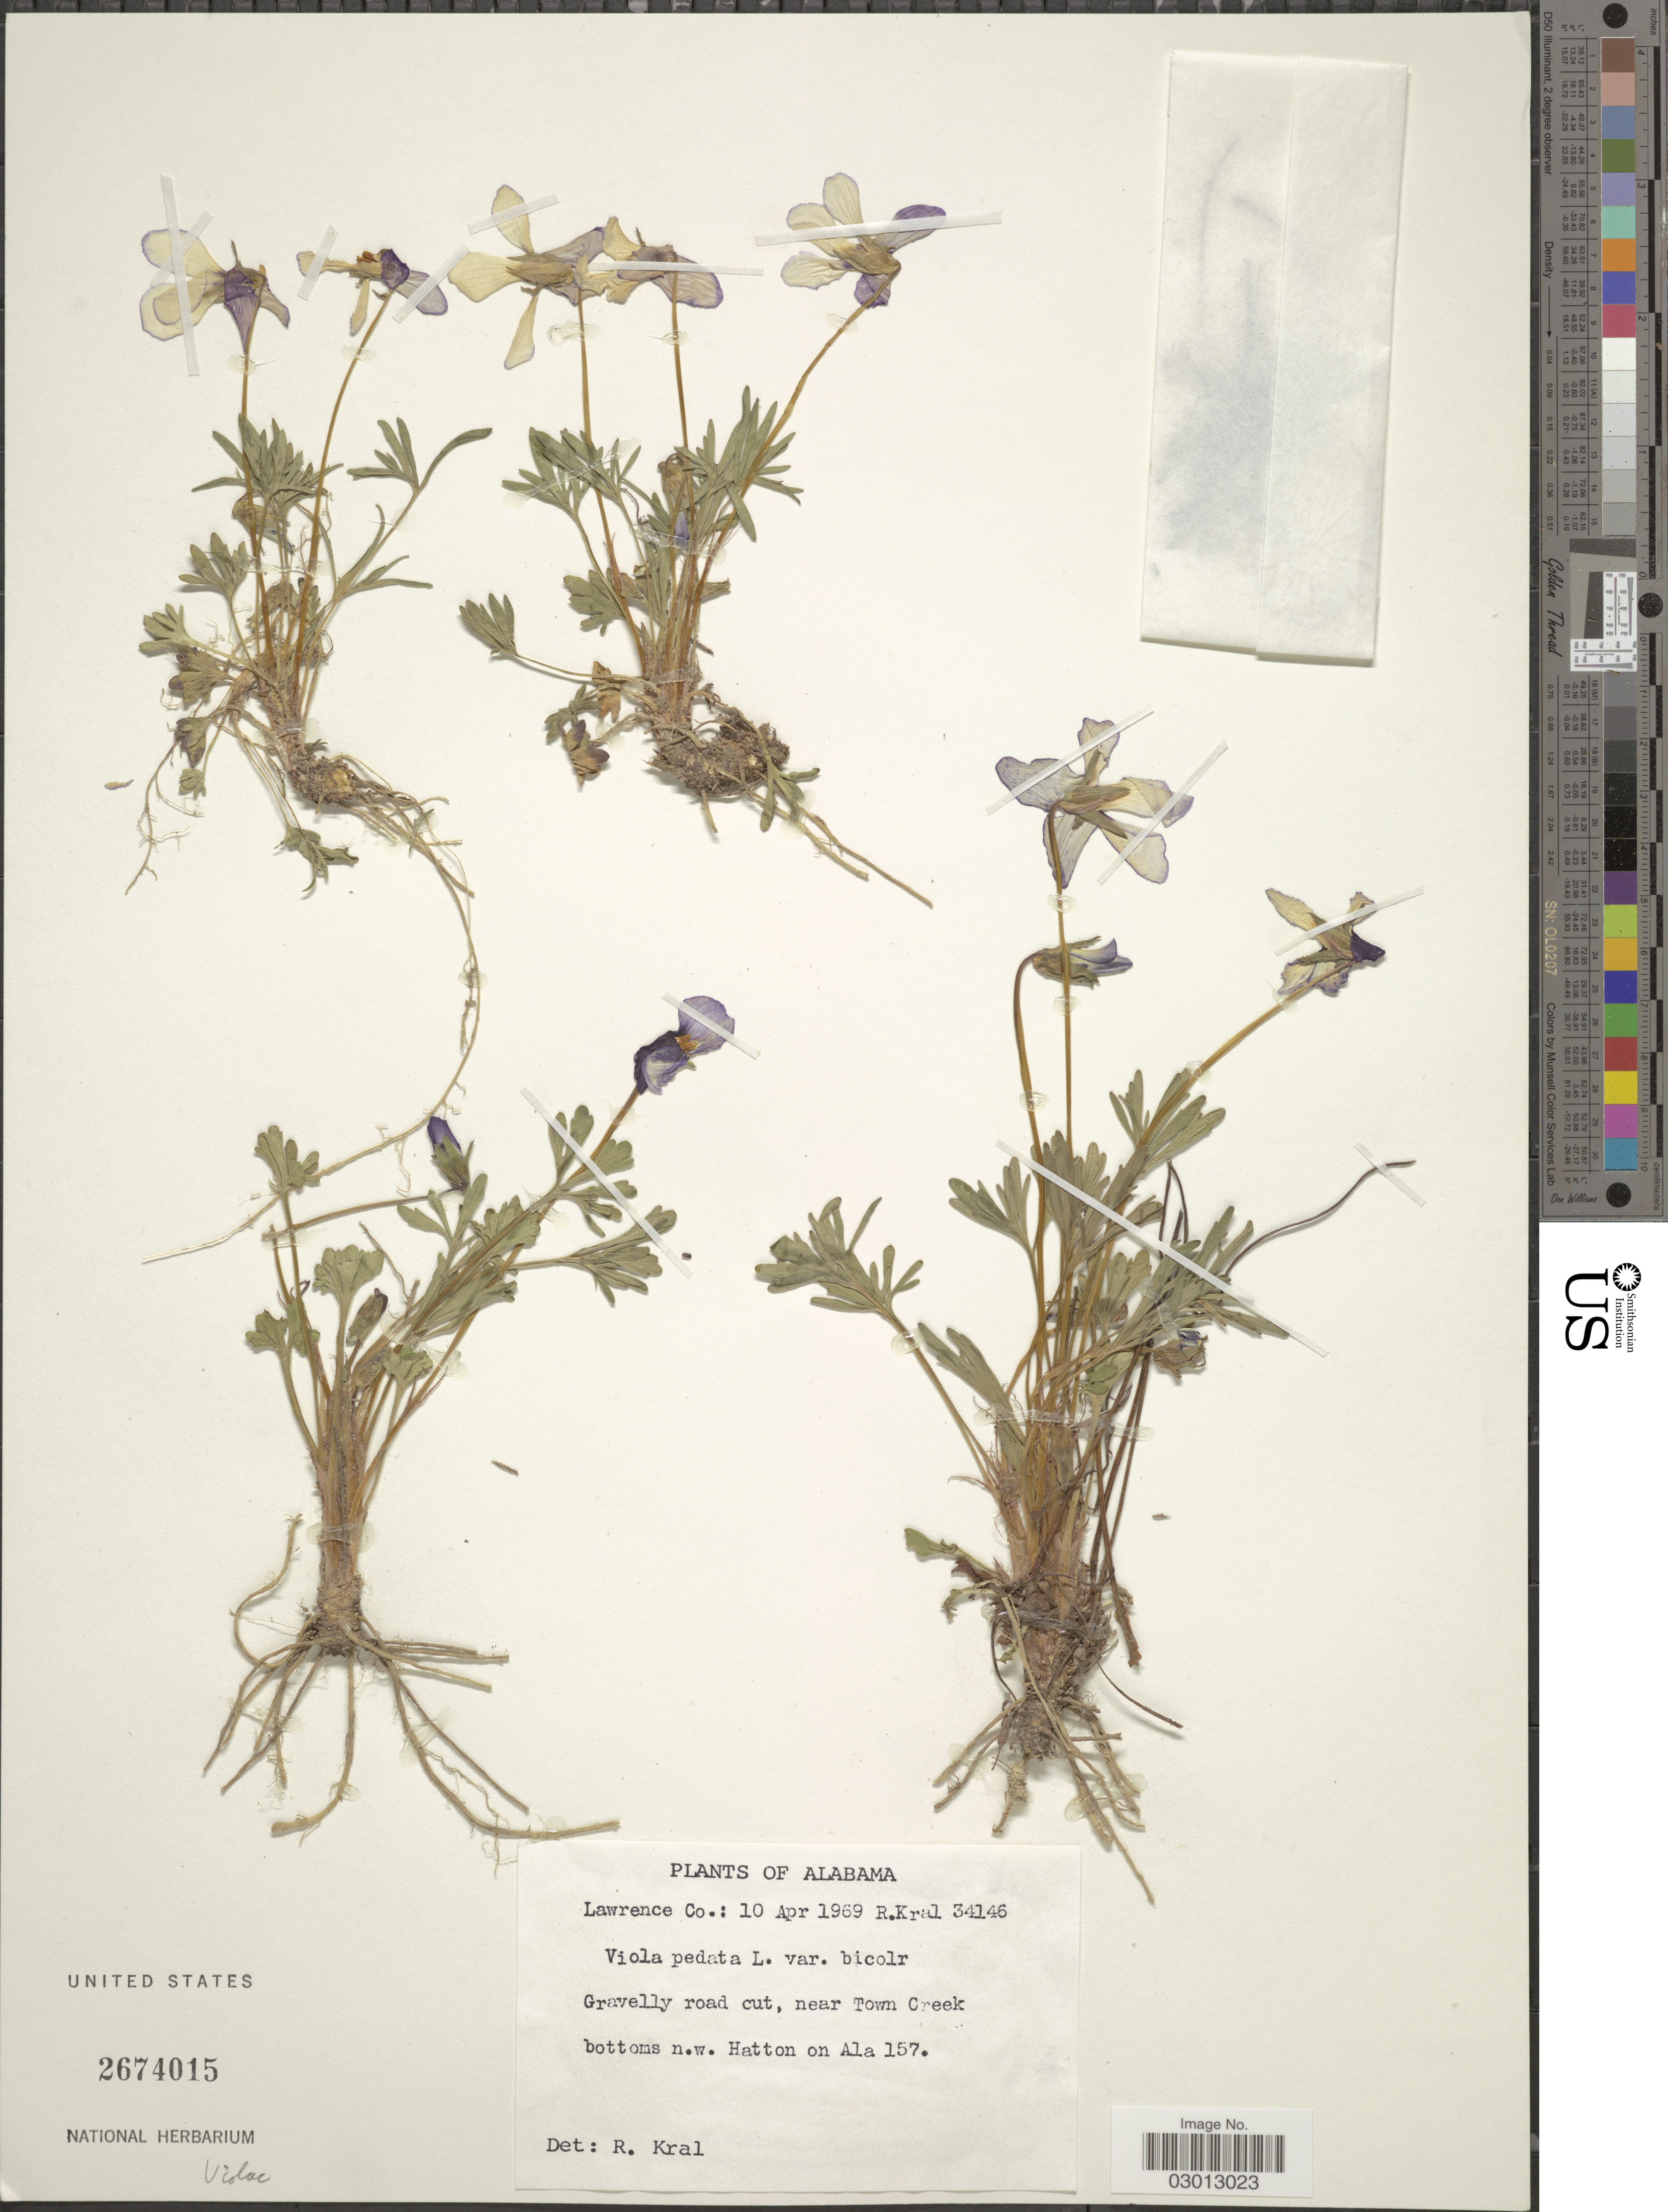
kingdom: Plantae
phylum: Tracheophyta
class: Magnoliopsida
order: Malpighiales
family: Violaceae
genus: Viola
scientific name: Viola pedata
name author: L.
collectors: R. Kral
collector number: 34146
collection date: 1969-04-10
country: United States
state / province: Alabama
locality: Lawrence Co. Gravelly road cut, near Town Creek bottoms n. w. Hatton on Ala 157.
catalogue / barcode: US 2674015